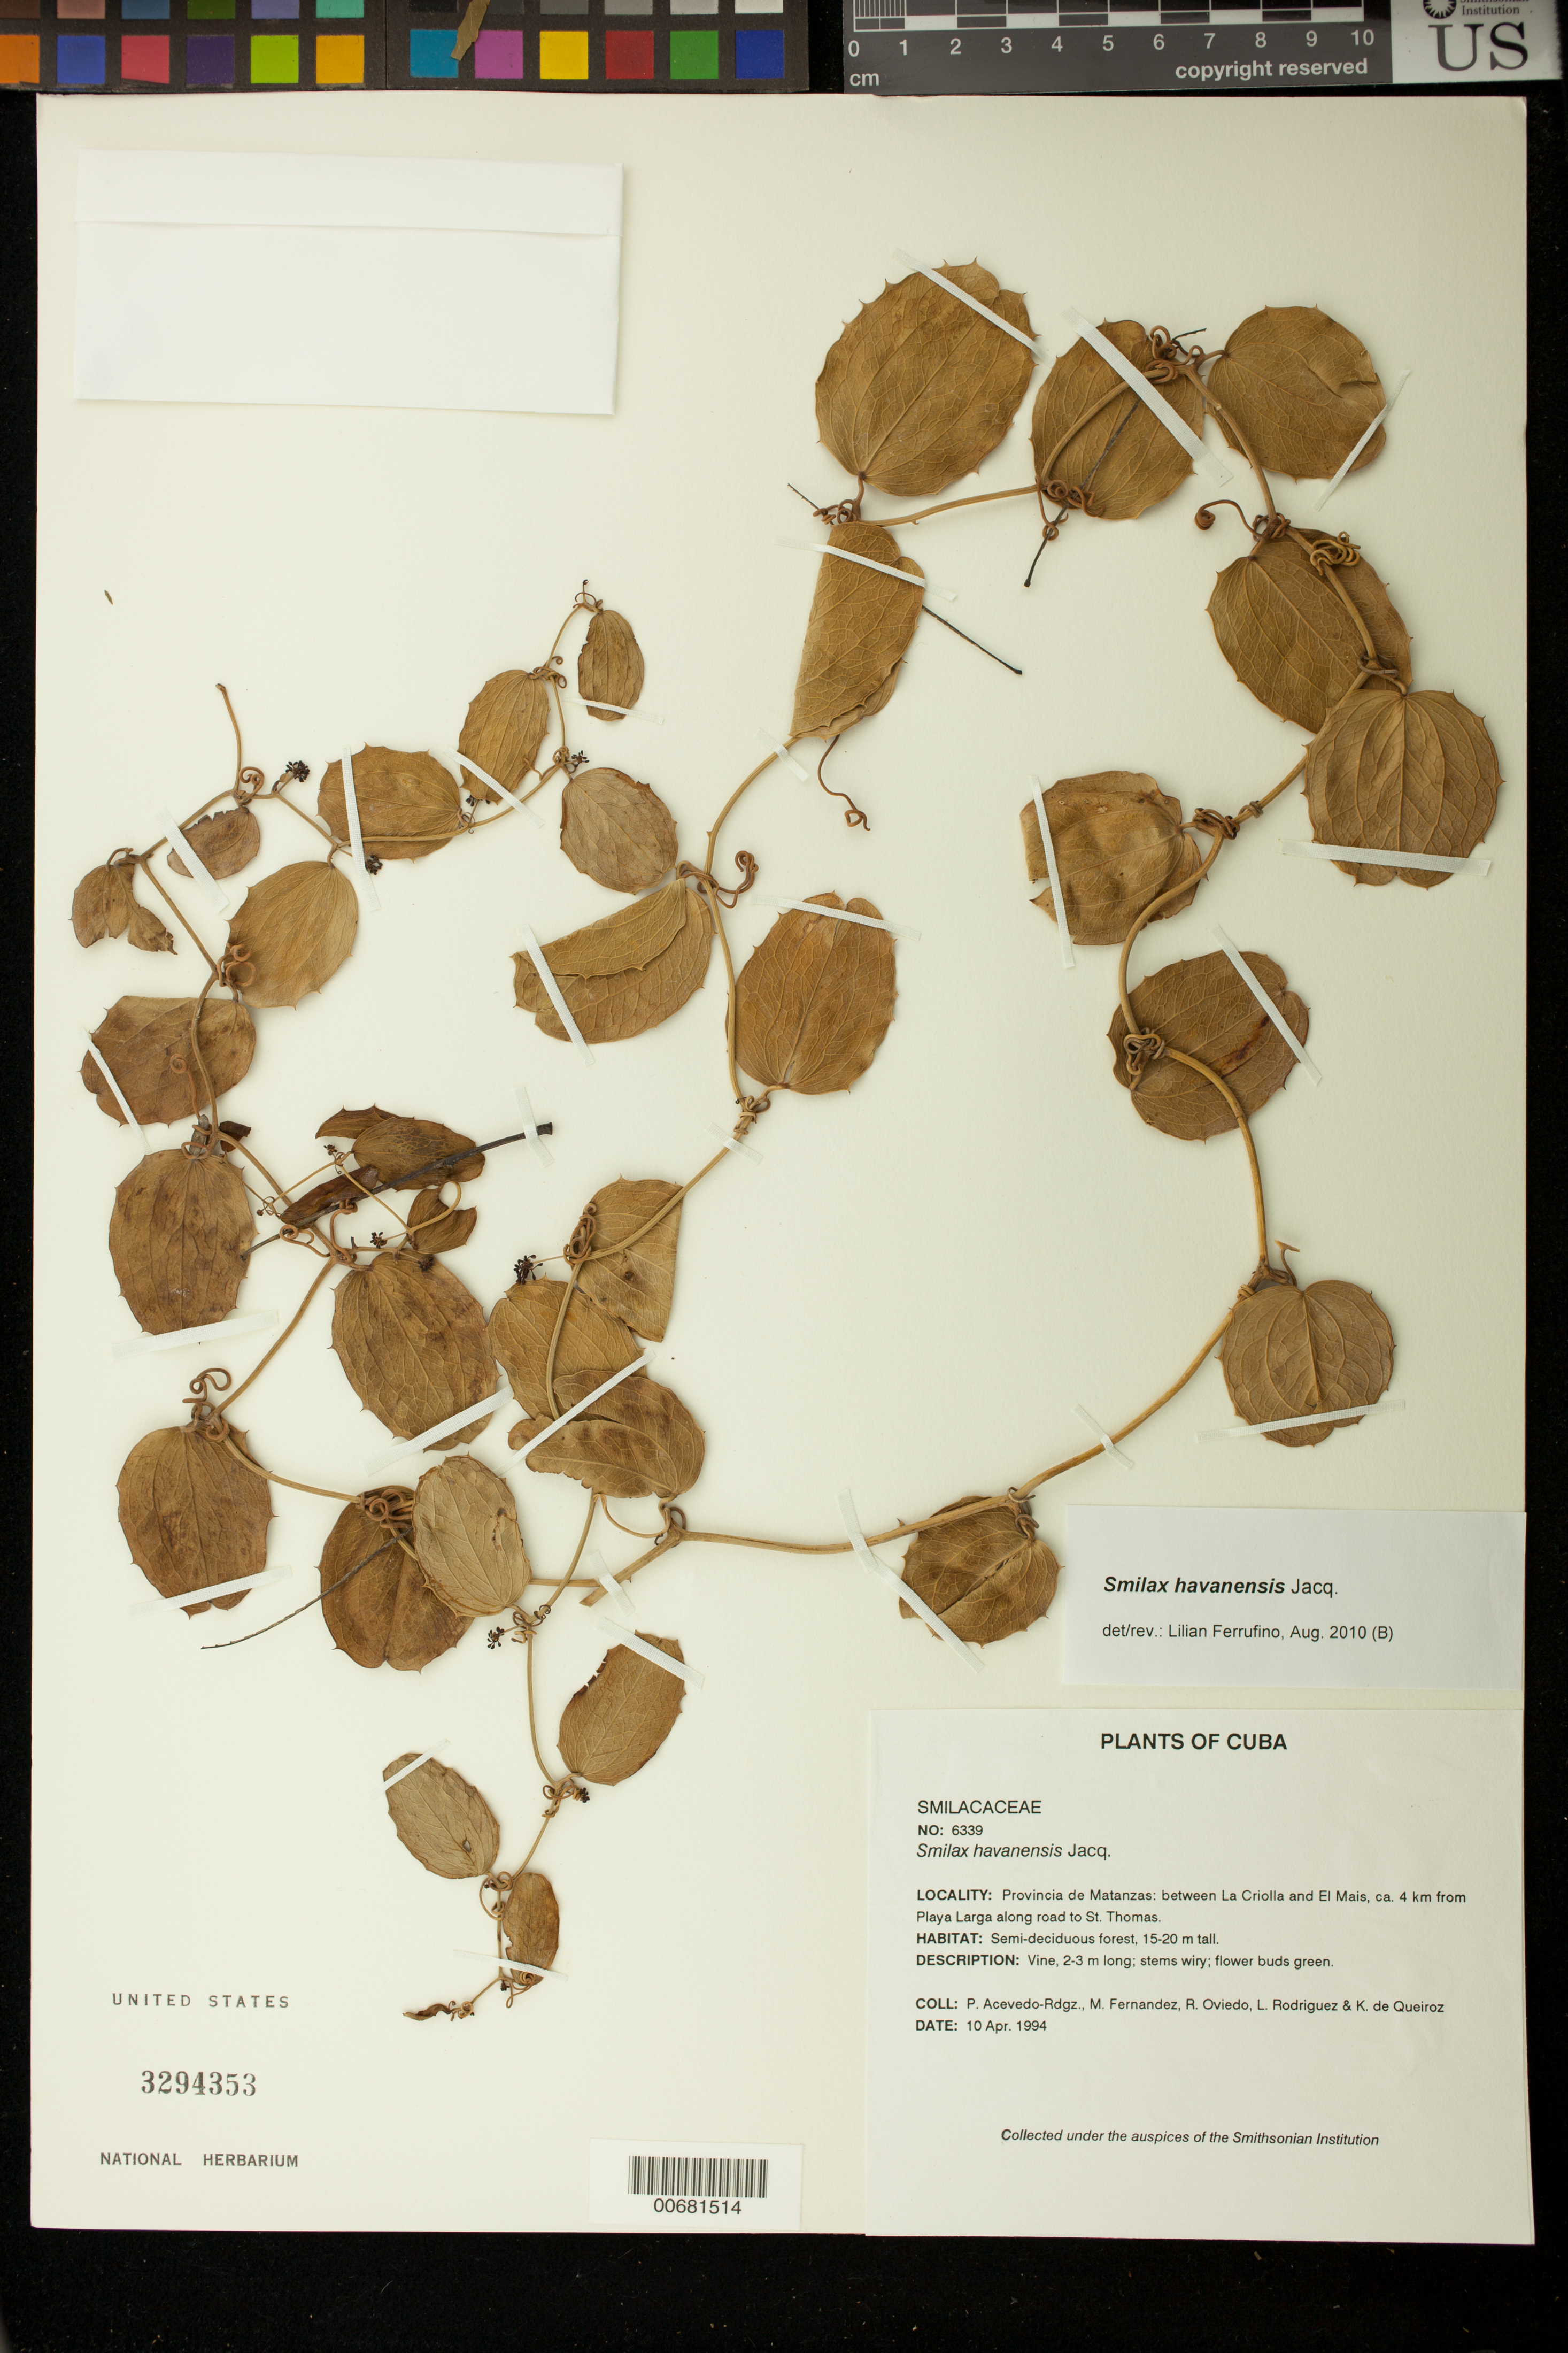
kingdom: Plantae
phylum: Tracheophyta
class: Liliopsida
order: Liliales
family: Smilacaceae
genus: Smilax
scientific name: Smilax havanensis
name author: Jacq.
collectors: P. Acevedo-Rodr., M. Fernández, R. Oviedo, L. Rodriguez & K. De Queiroz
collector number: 6339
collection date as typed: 10 Apr 1994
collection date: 1994-04-10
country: Cuba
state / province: Matanzas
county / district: Municipio de Ciénaga de Zapata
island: Cuba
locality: Provincia de Matanzas: between La Criolla and El Mais, ca 4 km from Playa Larga along road to St Thomas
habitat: Semi-deciduous forest, 15-20 m tall.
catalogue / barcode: US 3294353